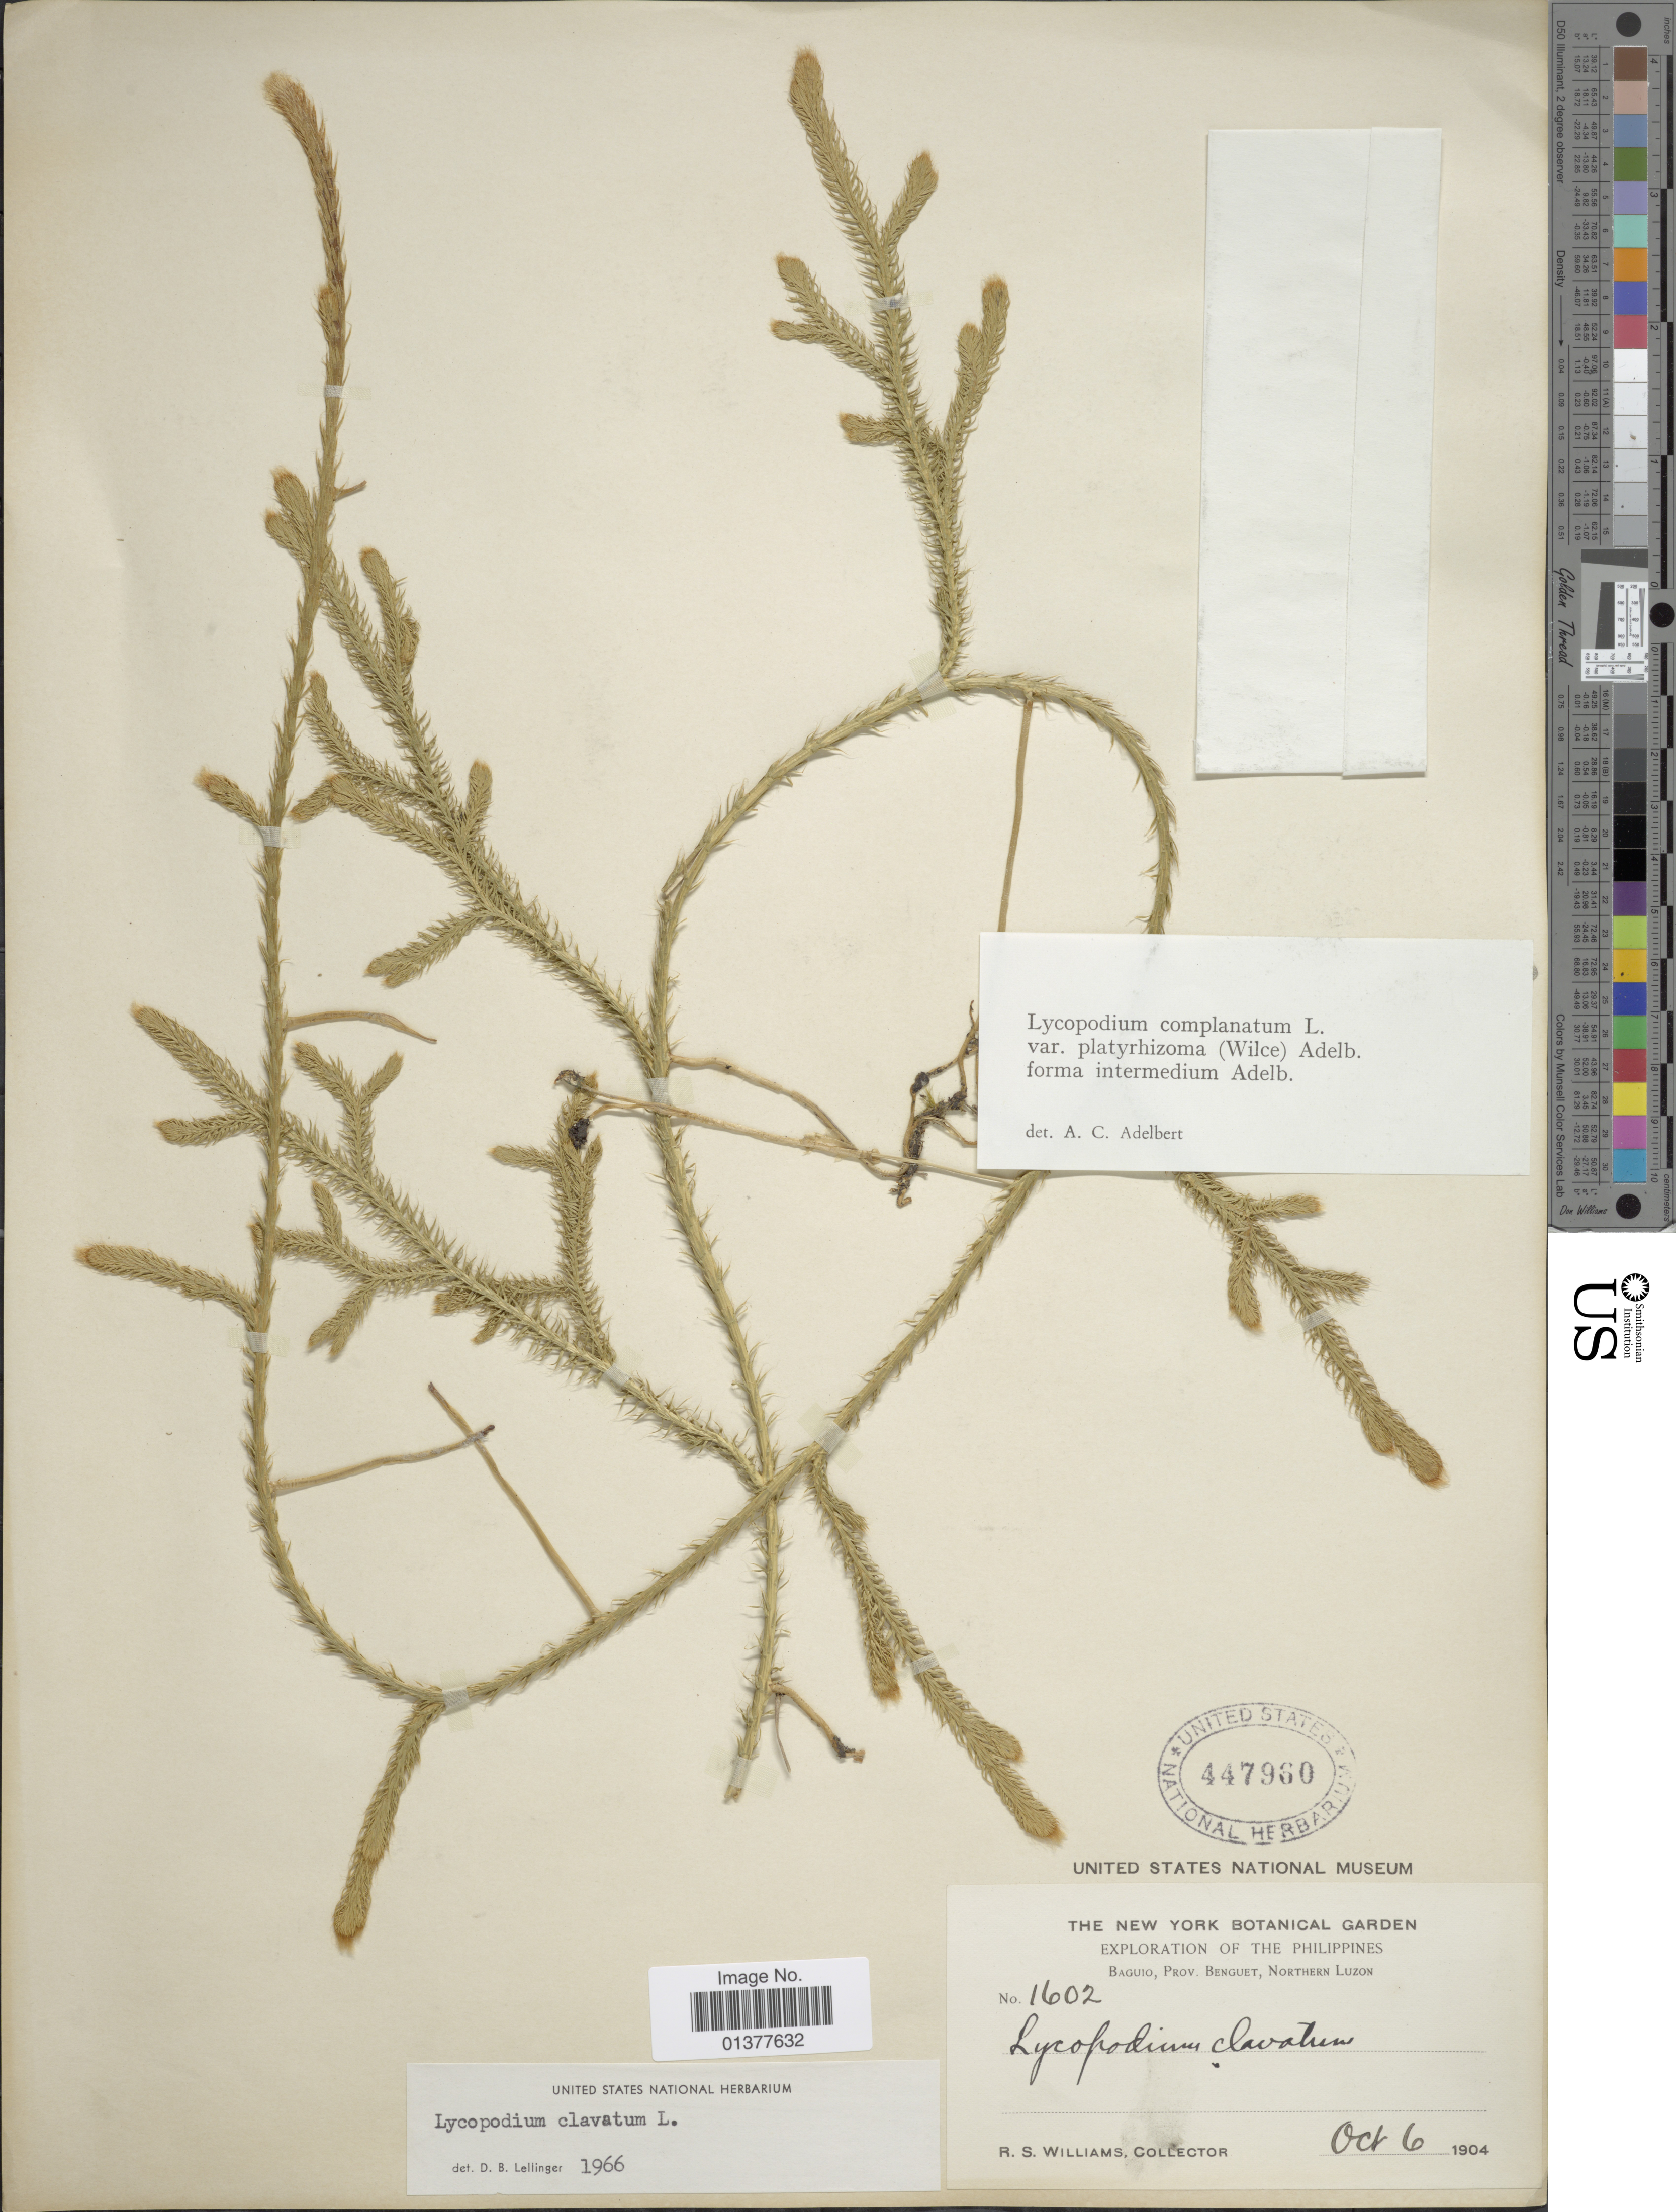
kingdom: Plantae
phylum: Tracheophyta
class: Lycopodiopsida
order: Lycopodiales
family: Lycopodiaceae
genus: Lycopodium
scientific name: Lycopodium clavatum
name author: L.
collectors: R. S. Williams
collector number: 1602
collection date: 1904-10-06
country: Philippines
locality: Baguio, prov. Benguet, Northern Luzon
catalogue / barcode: US 447960